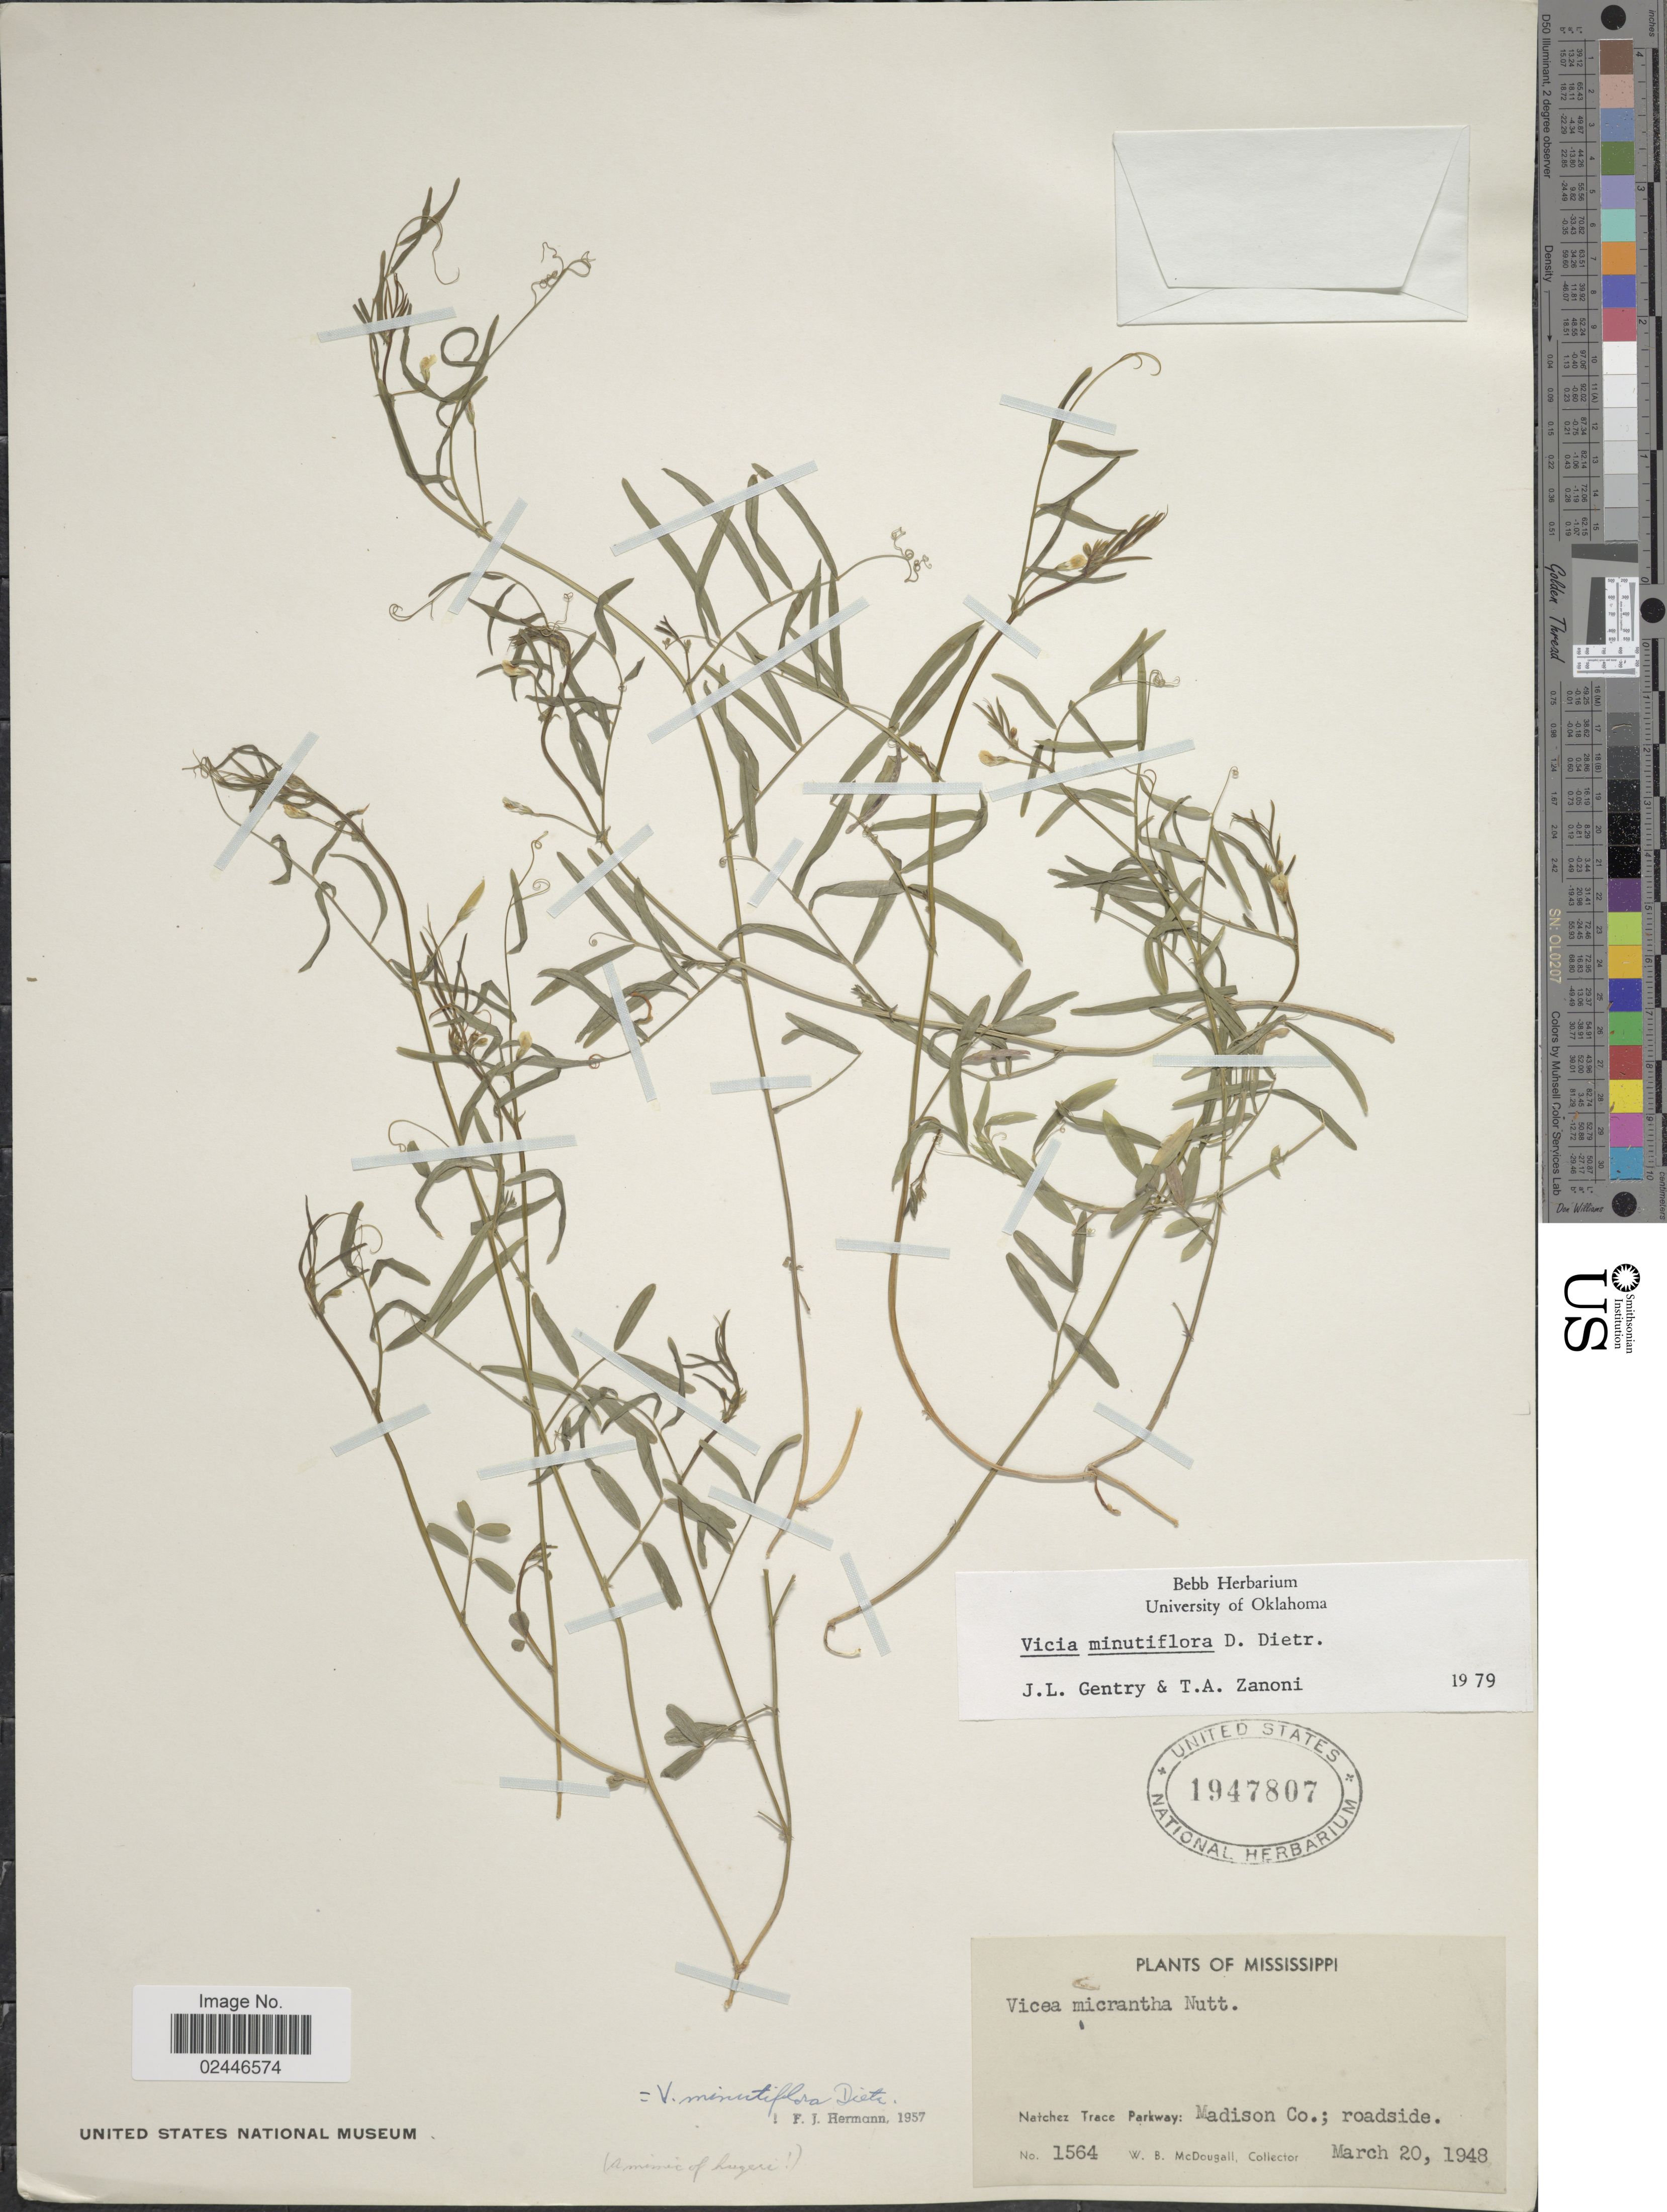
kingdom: Plantae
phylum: Tracheophyta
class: Magnoliopsida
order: Fabales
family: Fabaceae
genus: Vicia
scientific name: Vicia minutiflora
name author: D. Dietr.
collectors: W. B. McDougall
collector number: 1564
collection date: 1948-03-20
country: United States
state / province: Mississippi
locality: Natchez Trace Parkway, Madison Co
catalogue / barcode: US 1947807